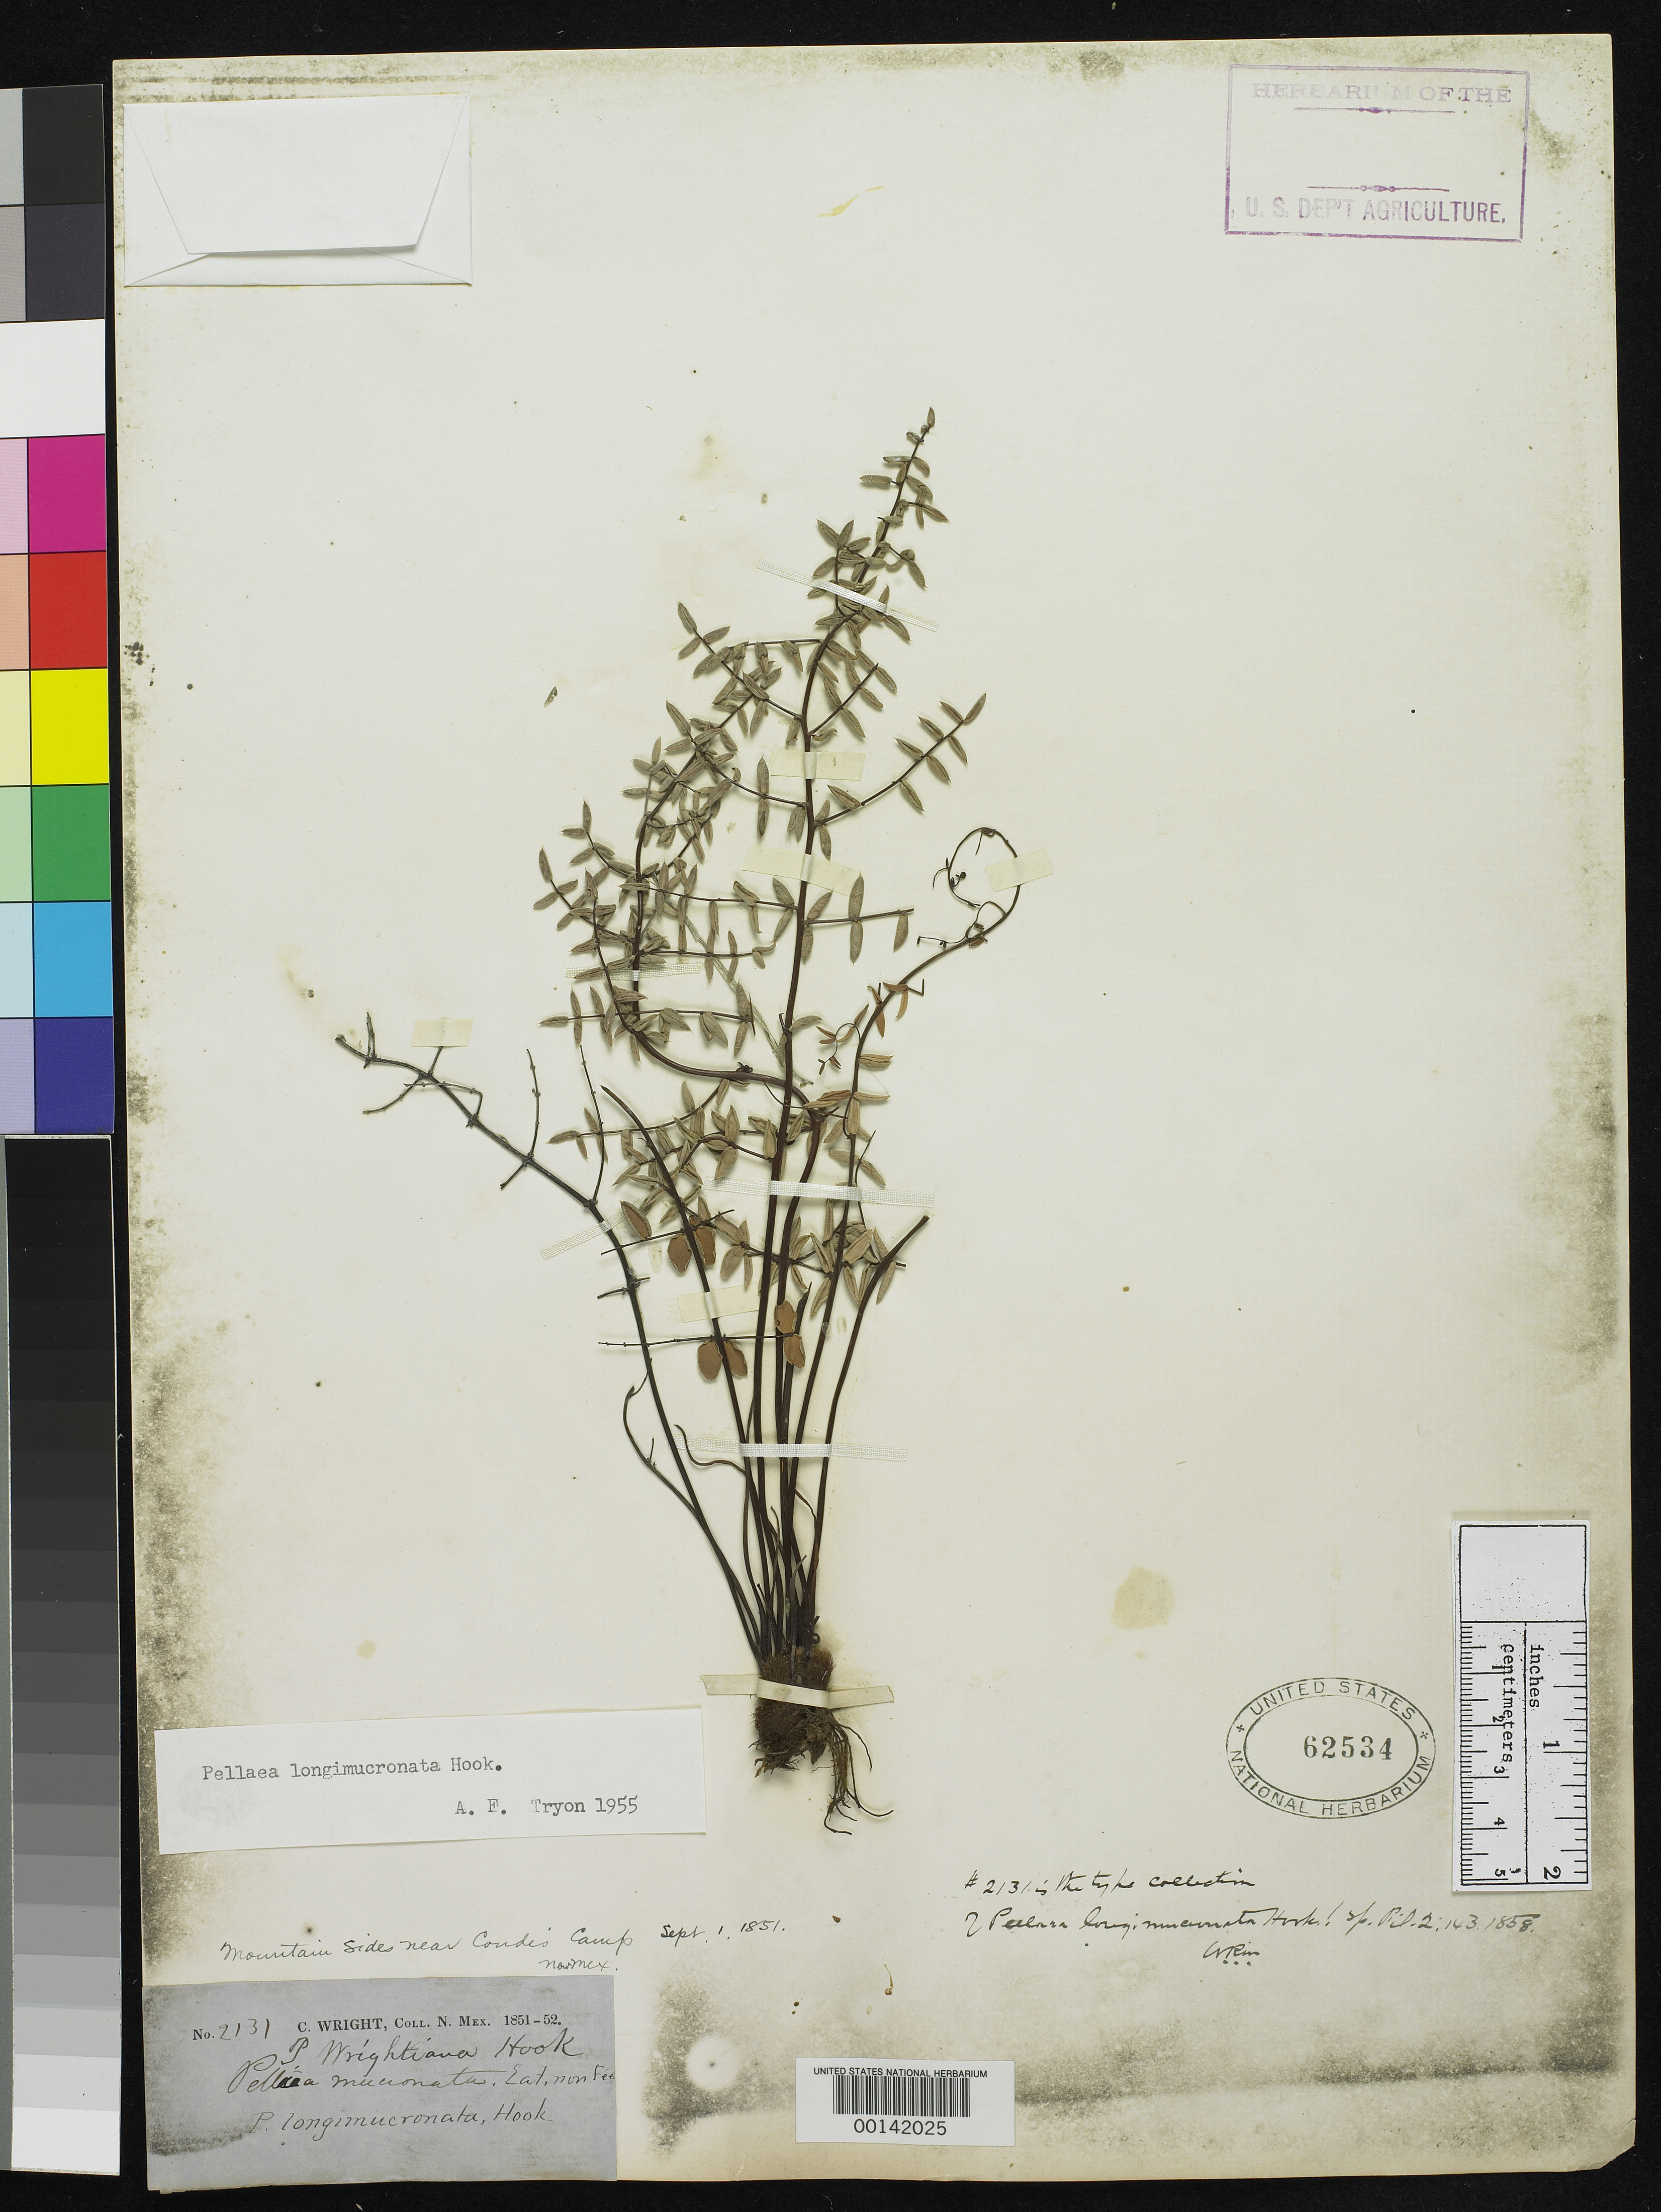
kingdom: Plantae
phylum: Tracheophyta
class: Polypodiopsida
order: Polypodiales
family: Pteridaceae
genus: Pellaea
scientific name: Pellaea longimucronata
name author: Hook.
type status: Type Collection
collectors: C. Wright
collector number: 2131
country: United States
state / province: New Mexico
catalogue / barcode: US 62534